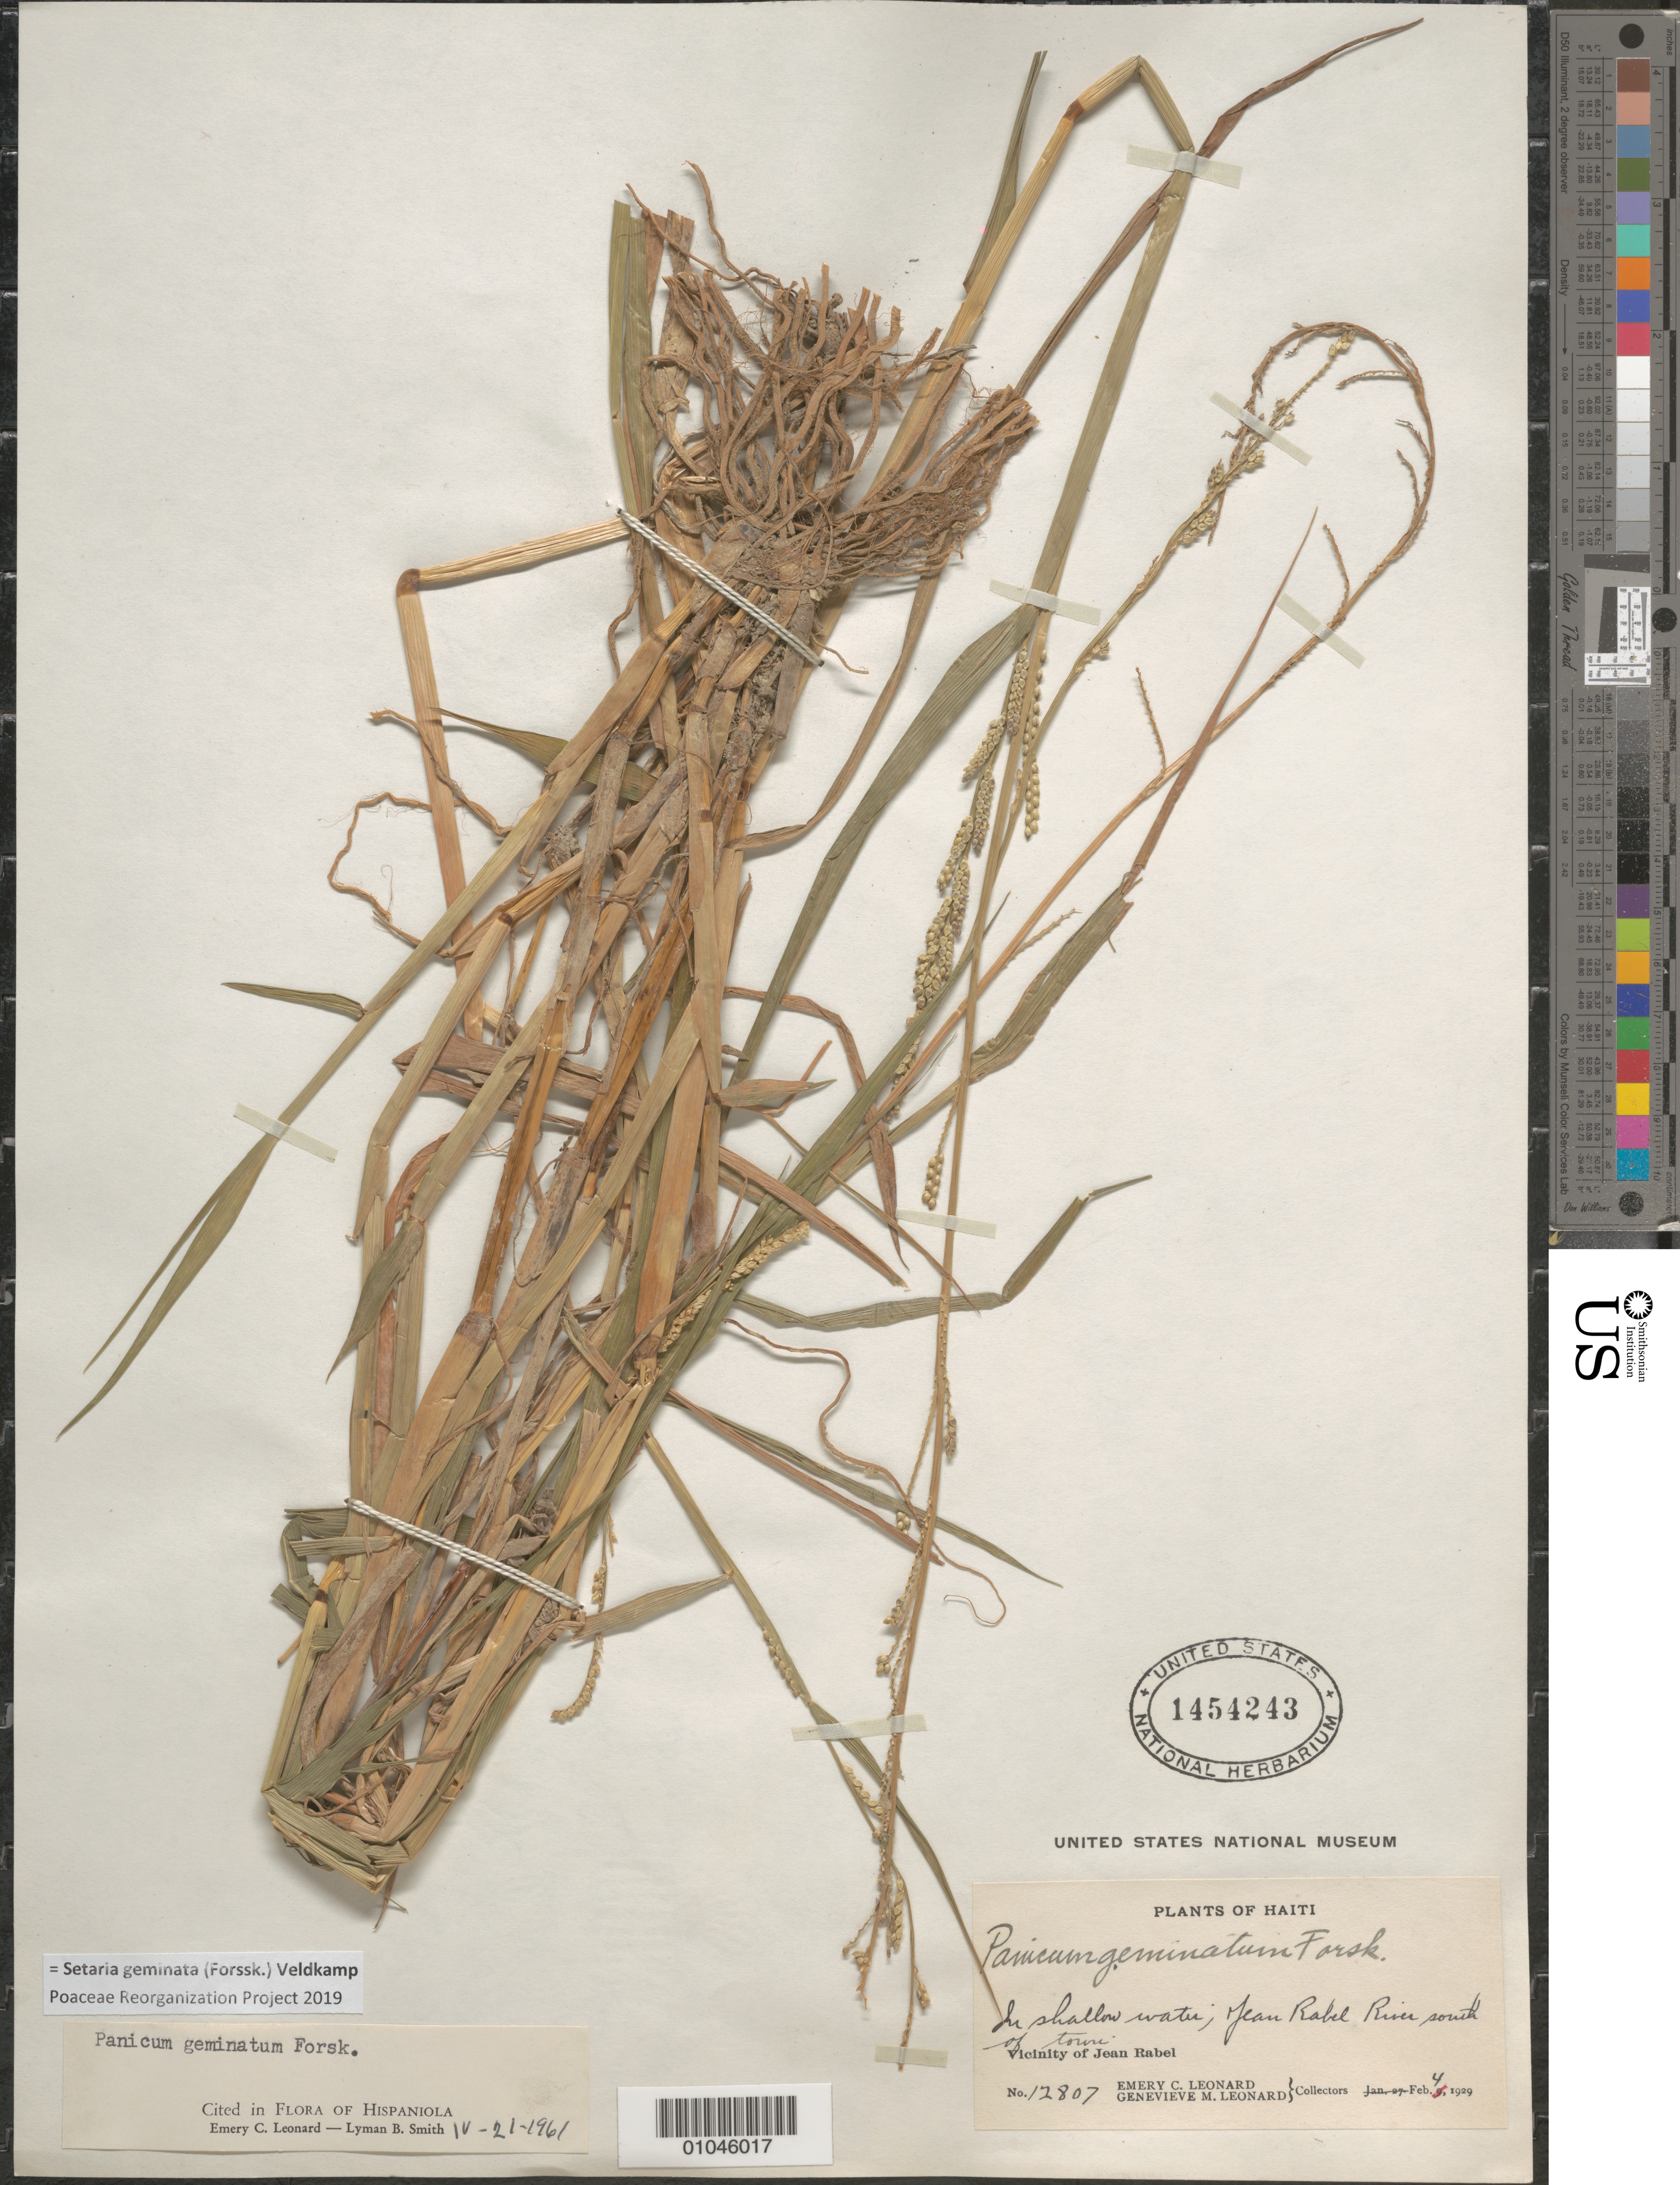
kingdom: Plantae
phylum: Tracheophyta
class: Liliopsida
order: Poales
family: Poaceae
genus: Paspalidium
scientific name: Paspalidium geminatum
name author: (Forssk.) Stapf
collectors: E. C. Leonard & G. M. Leonard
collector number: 12807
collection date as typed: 04 Feb 1929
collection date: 1929-02-04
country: Haiti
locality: Vicinity of Jean Rabel. In shallow water, Jean Rabel River S of town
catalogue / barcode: US 1454243